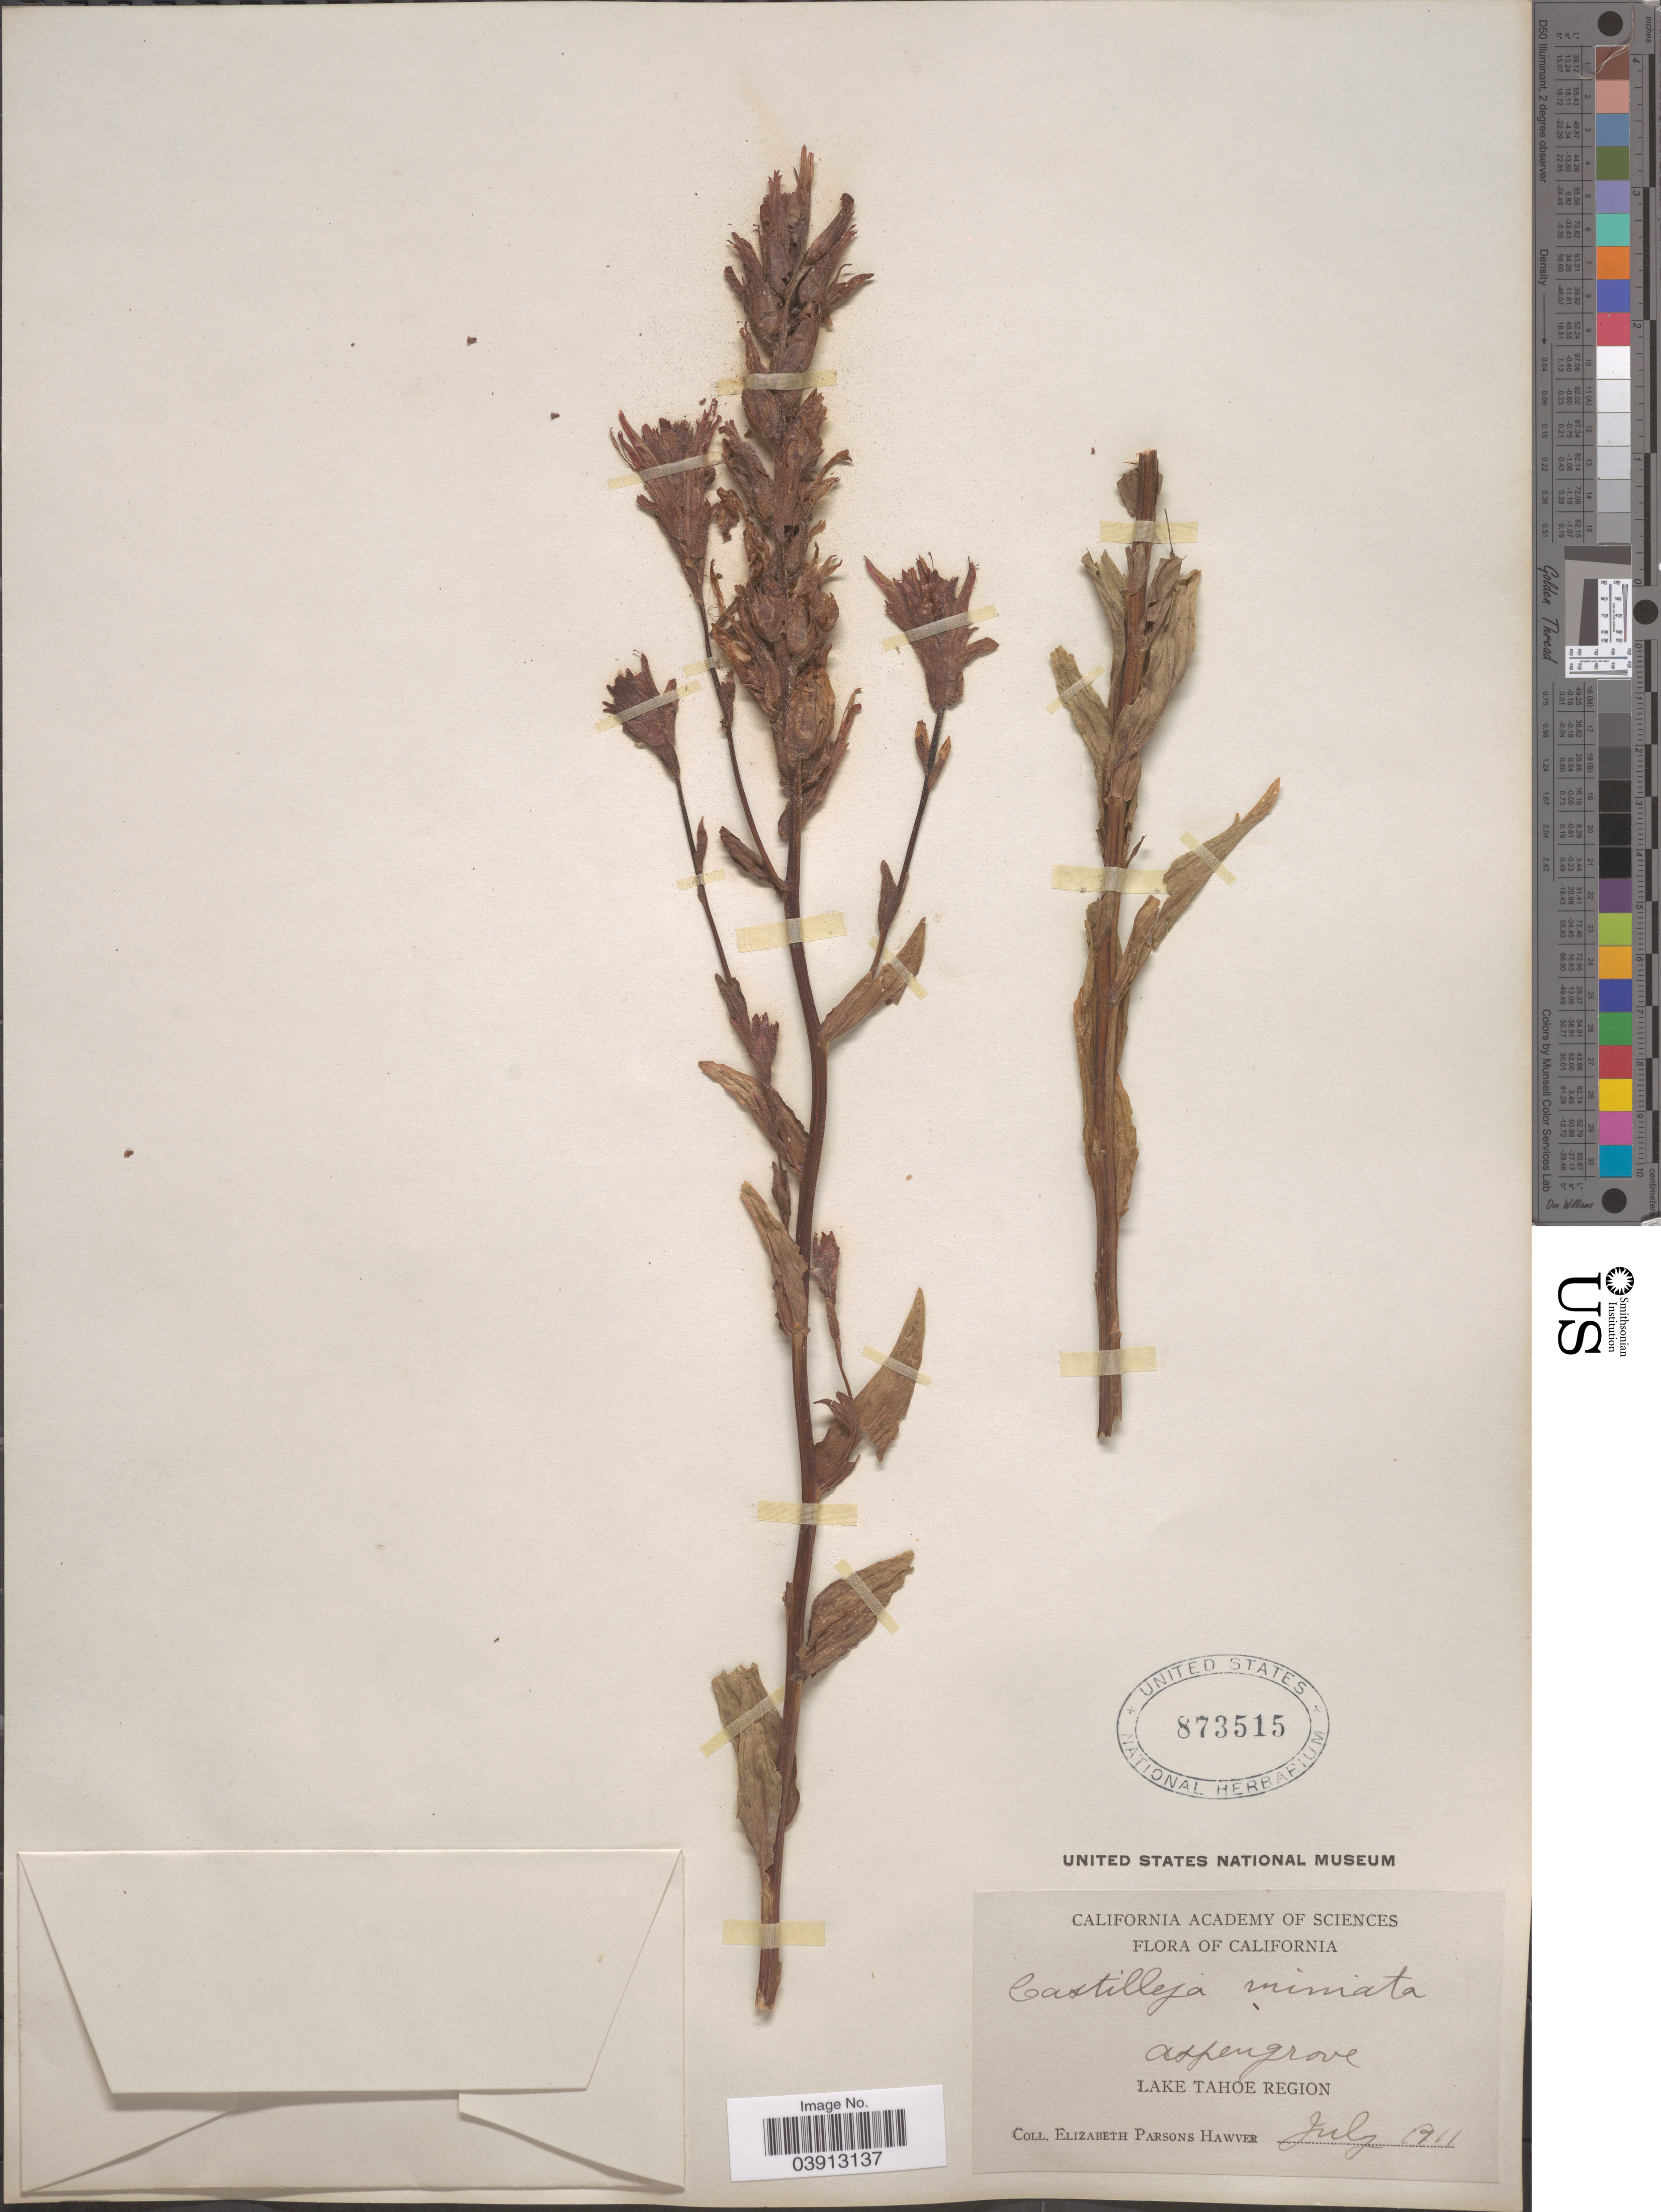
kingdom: Plantae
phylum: Tracheophyta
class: Magnoliopsida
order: Lamiales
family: Orobanchaceae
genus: Castilleja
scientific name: Castilleja miniata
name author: Douglas ex Hook.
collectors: E. Hawver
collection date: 1911-07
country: United States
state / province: California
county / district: Nevada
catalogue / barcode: US 873515